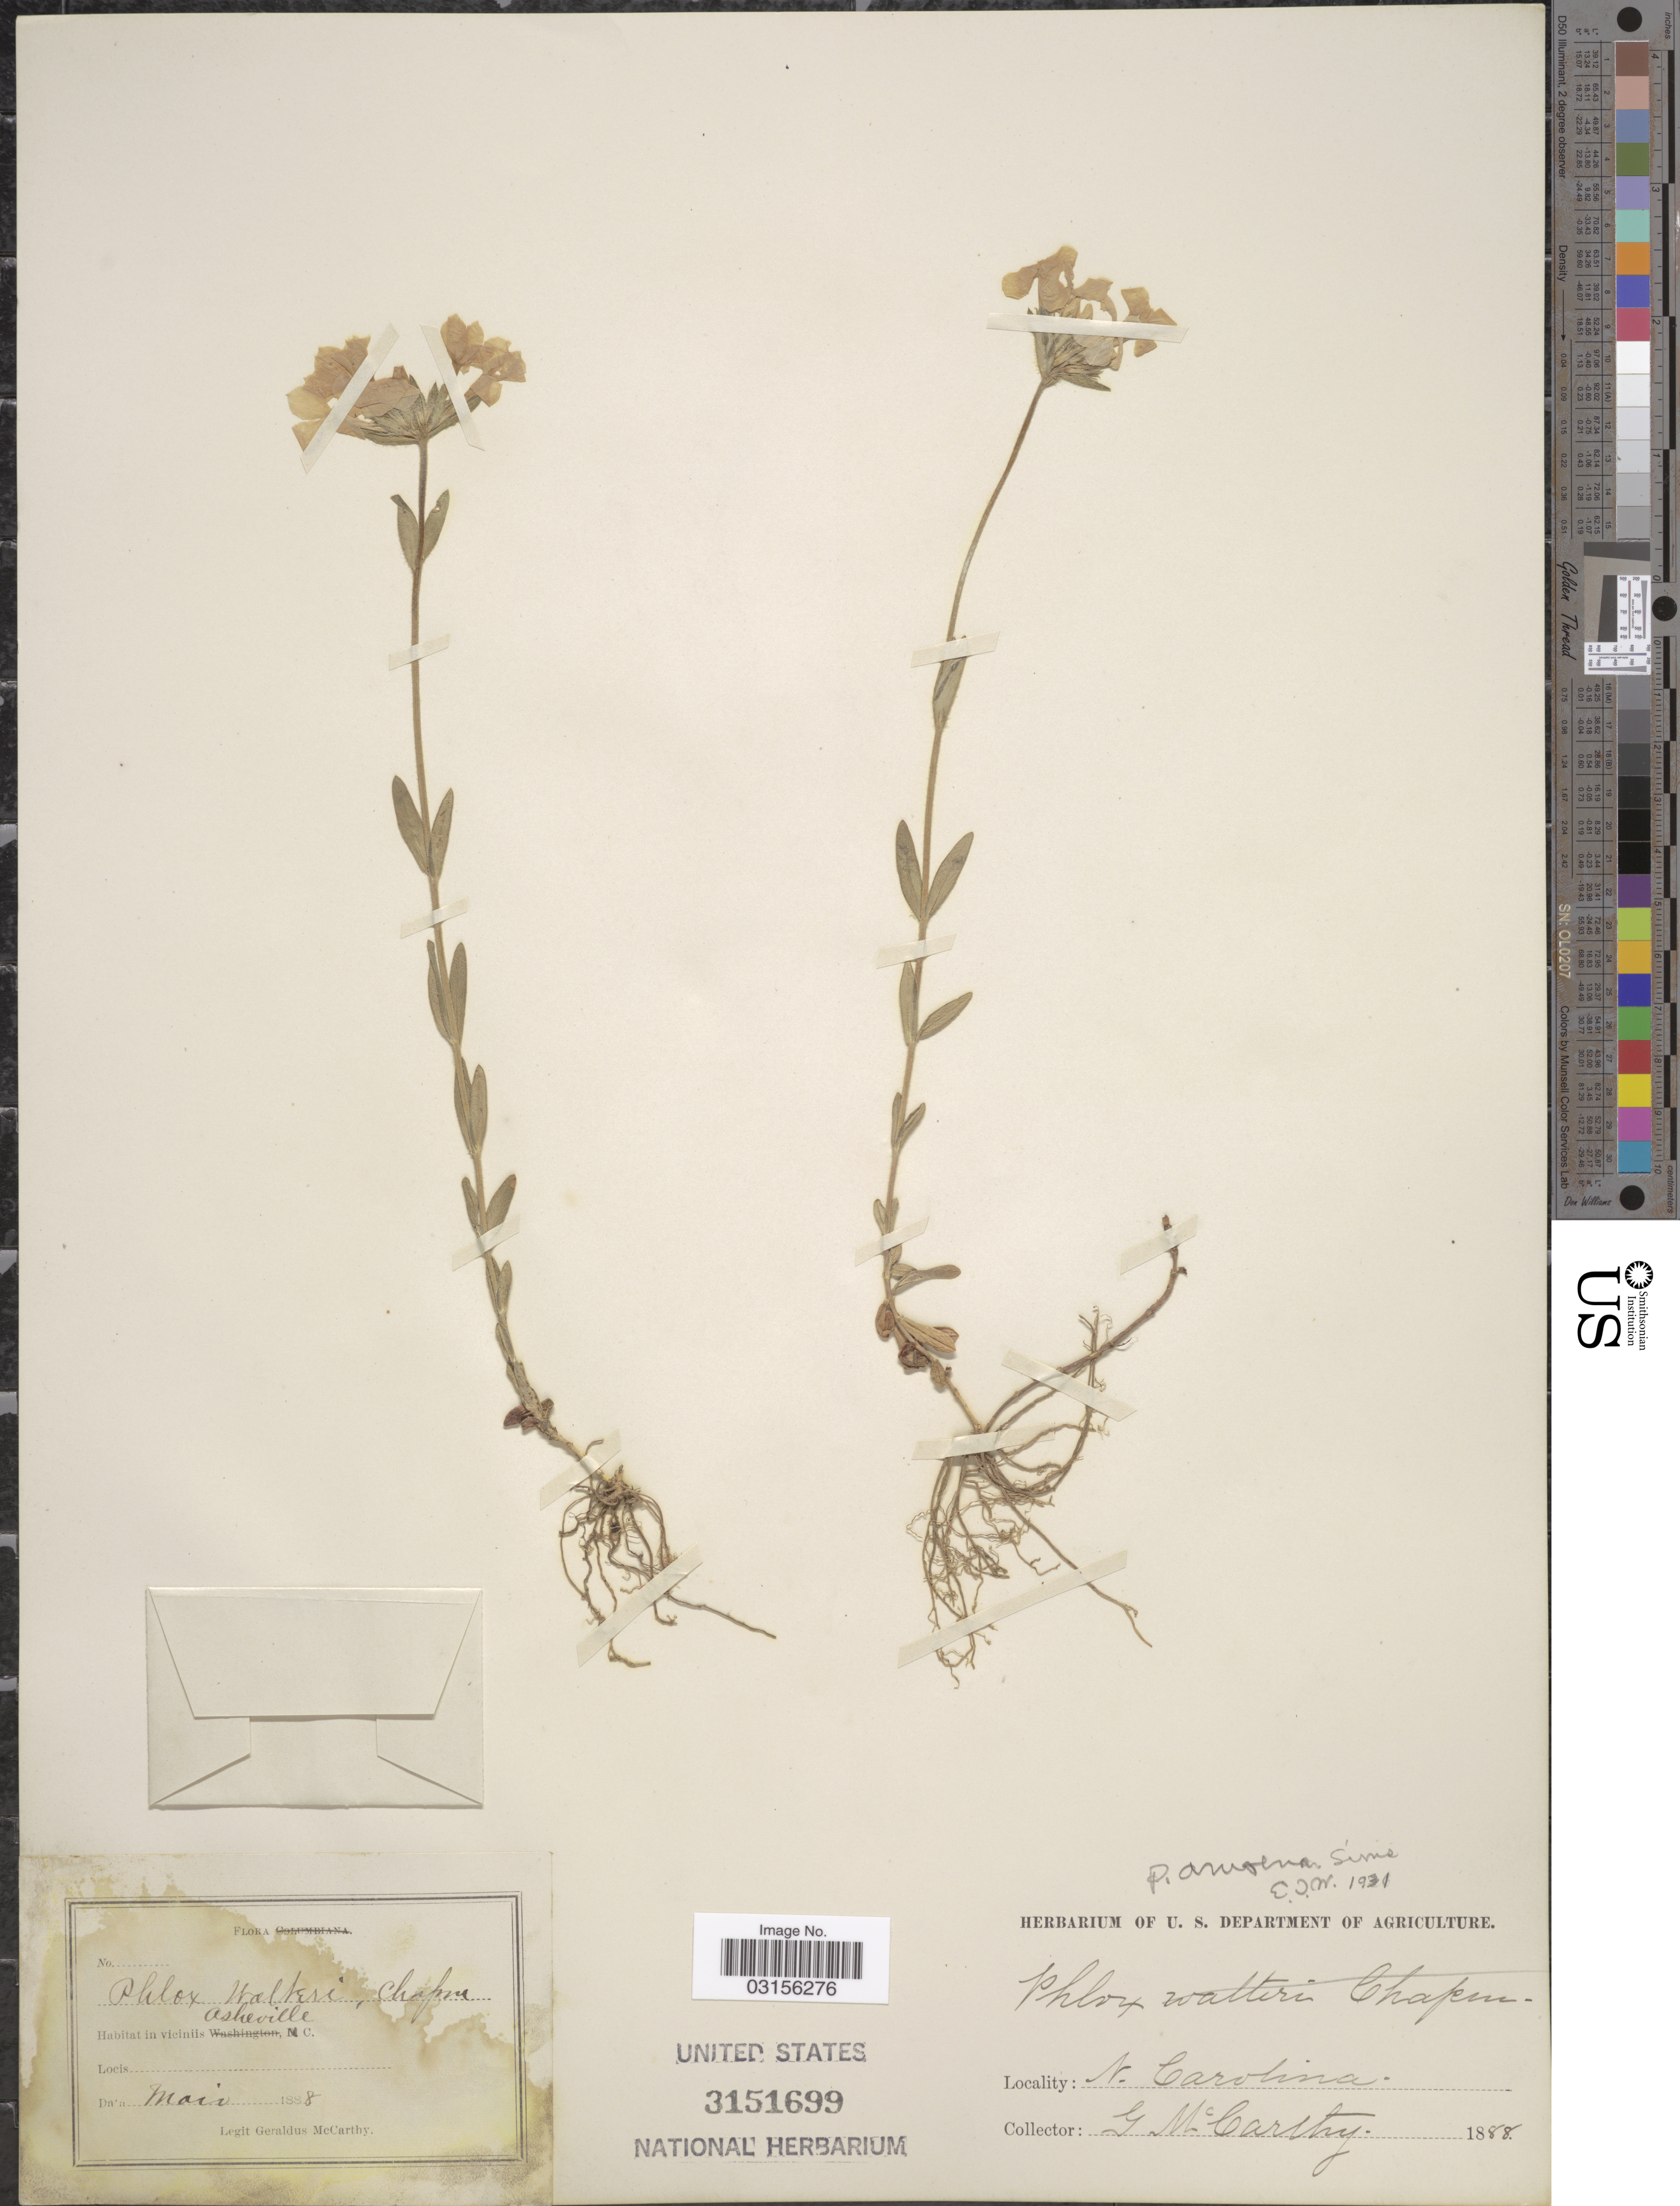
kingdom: Plantae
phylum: Tracheophyta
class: Magnoliopsida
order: Ericales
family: Polemoniaceae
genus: Phlox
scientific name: Phlox amoena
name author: Sims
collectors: M. McCarthy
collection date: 1888-05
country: United States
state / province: North Carolina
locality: Viciniis Asheville N. C.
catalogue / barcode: US 3151699